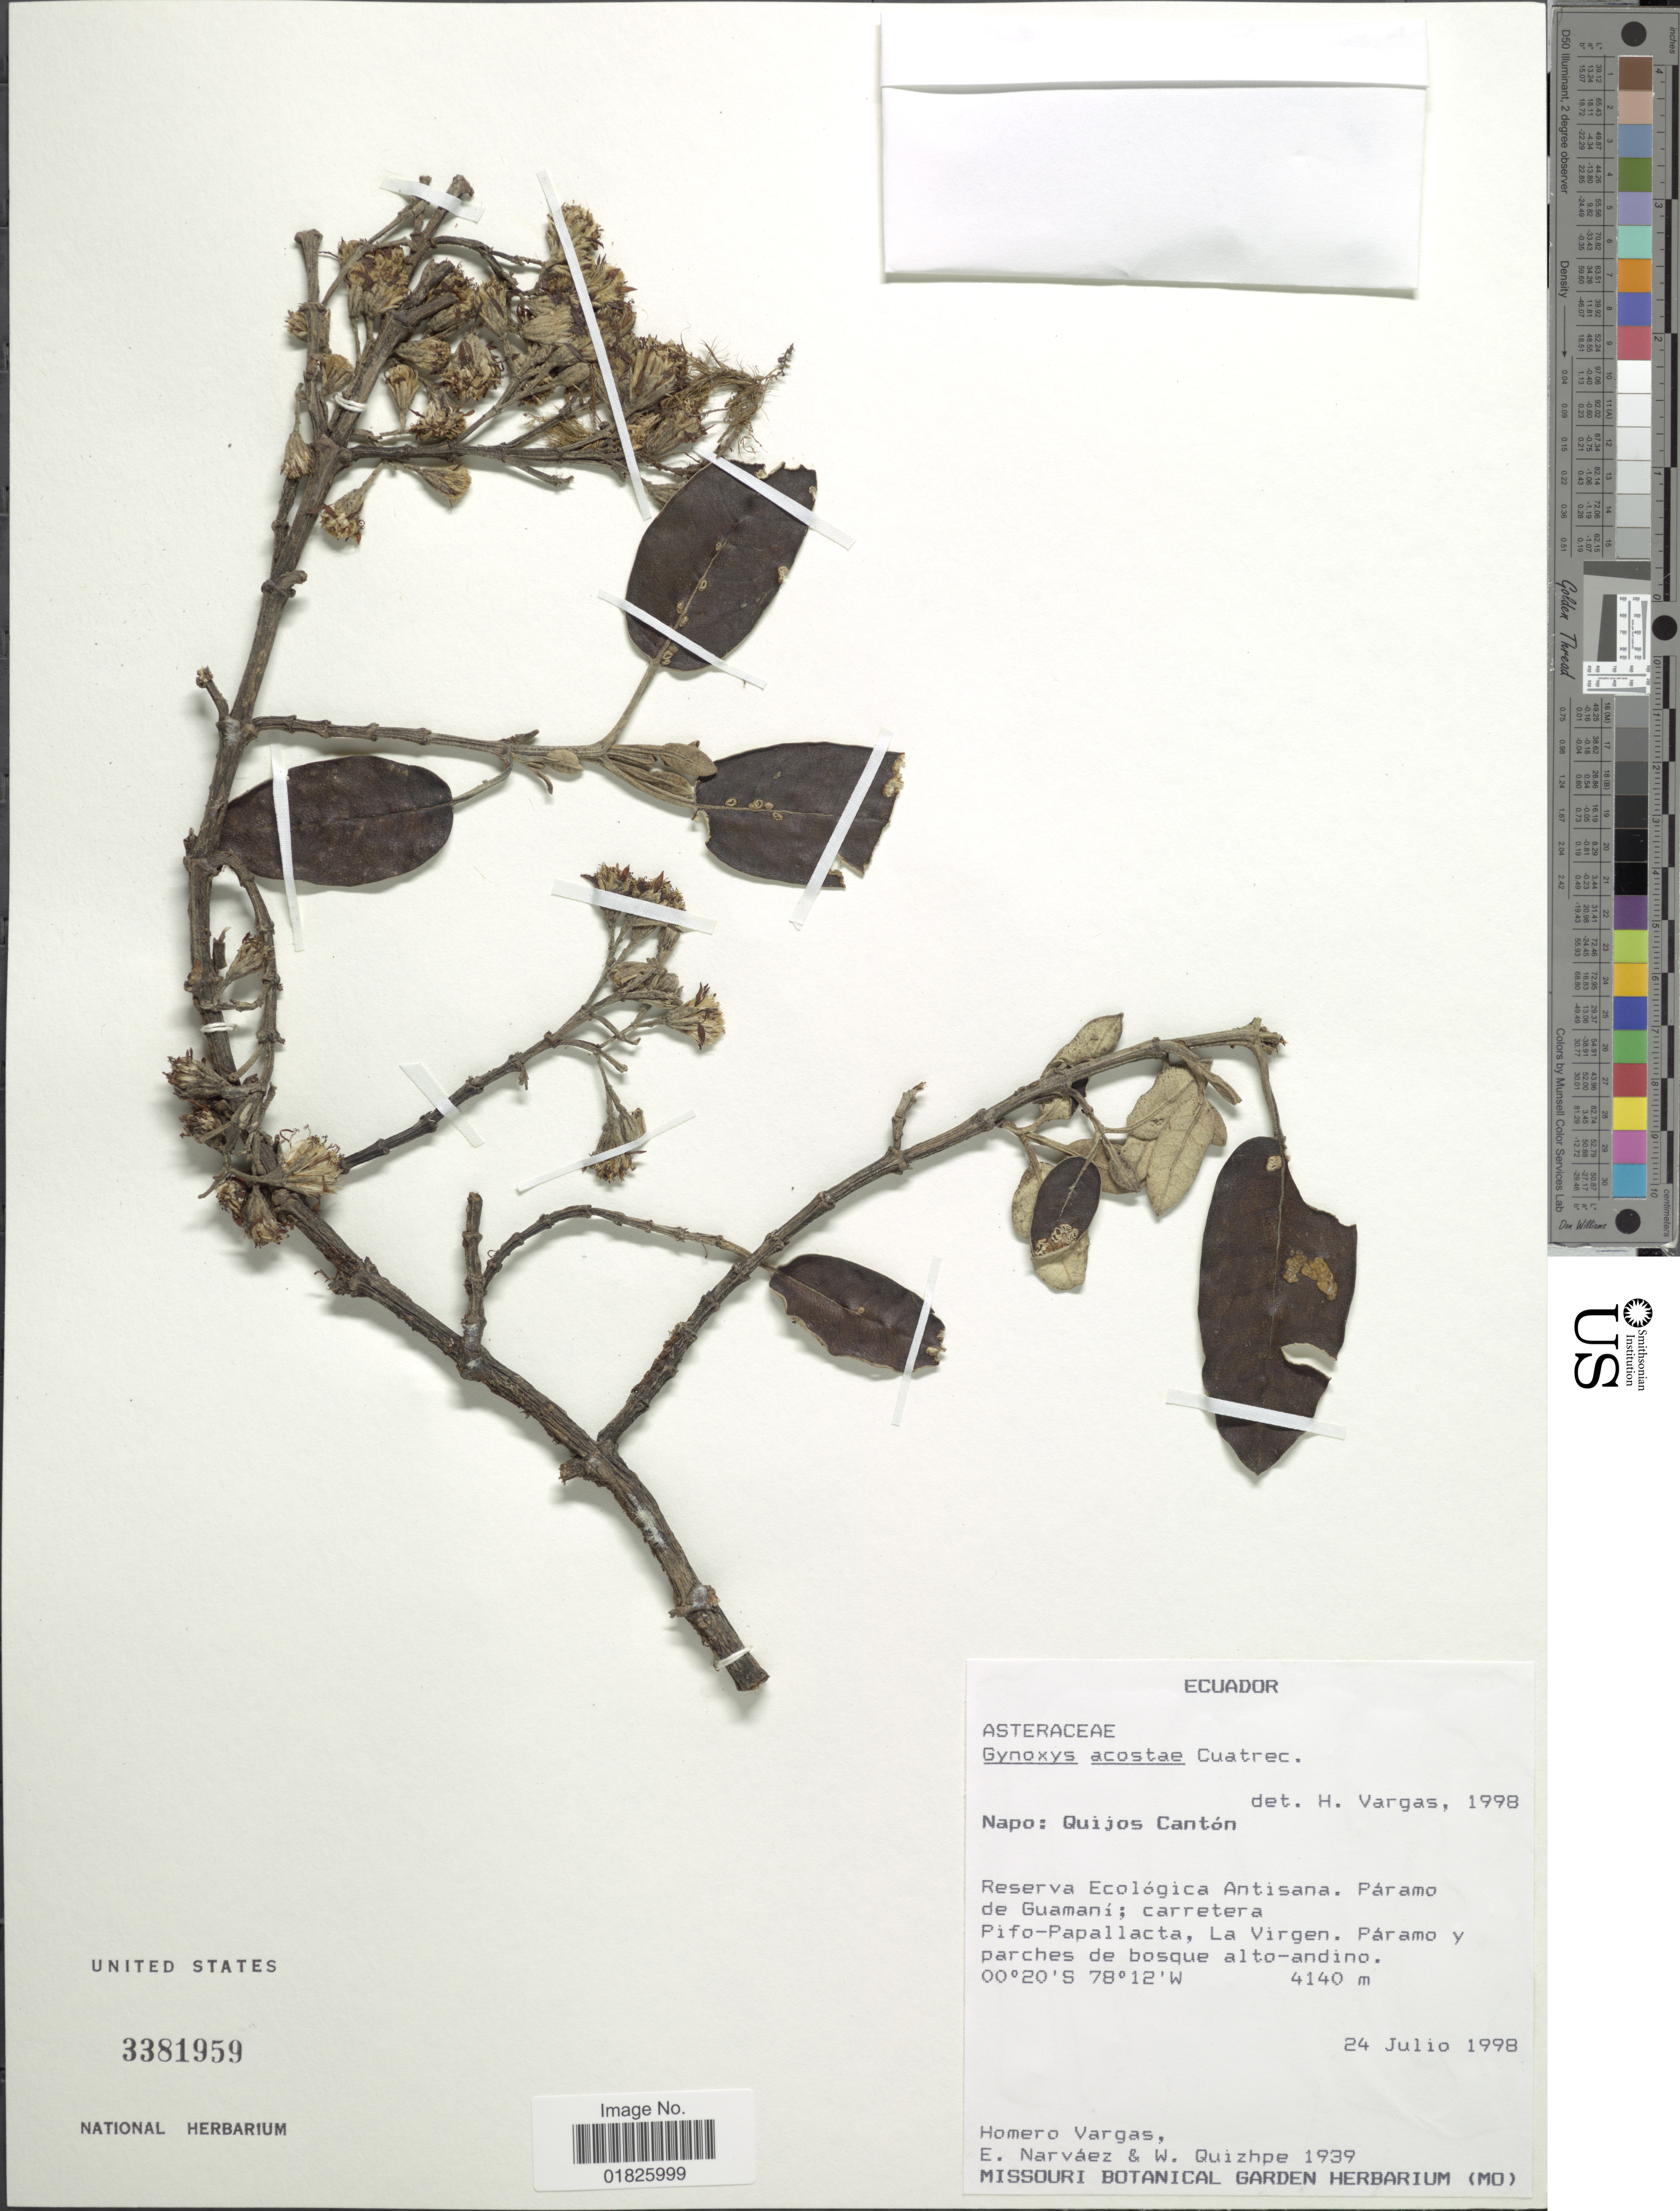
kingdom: Plantae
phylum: Tracheophyta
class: Magnoliopsida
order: Asterales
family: Asteraceae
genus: Gynoxys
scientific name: Gynoxys acostae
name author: Cuatrec.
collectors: H. Vargas, E. Narváez & W. Quizhpe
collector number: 1939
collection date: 1998-07-24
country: Ecuador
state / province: Napo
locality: Quijos Canton, Reserva Ecologica Antisana. paramo de Guamani, carretera Pifo-Papallacta, la Virgen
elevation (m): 4140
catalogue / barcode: US 3381959